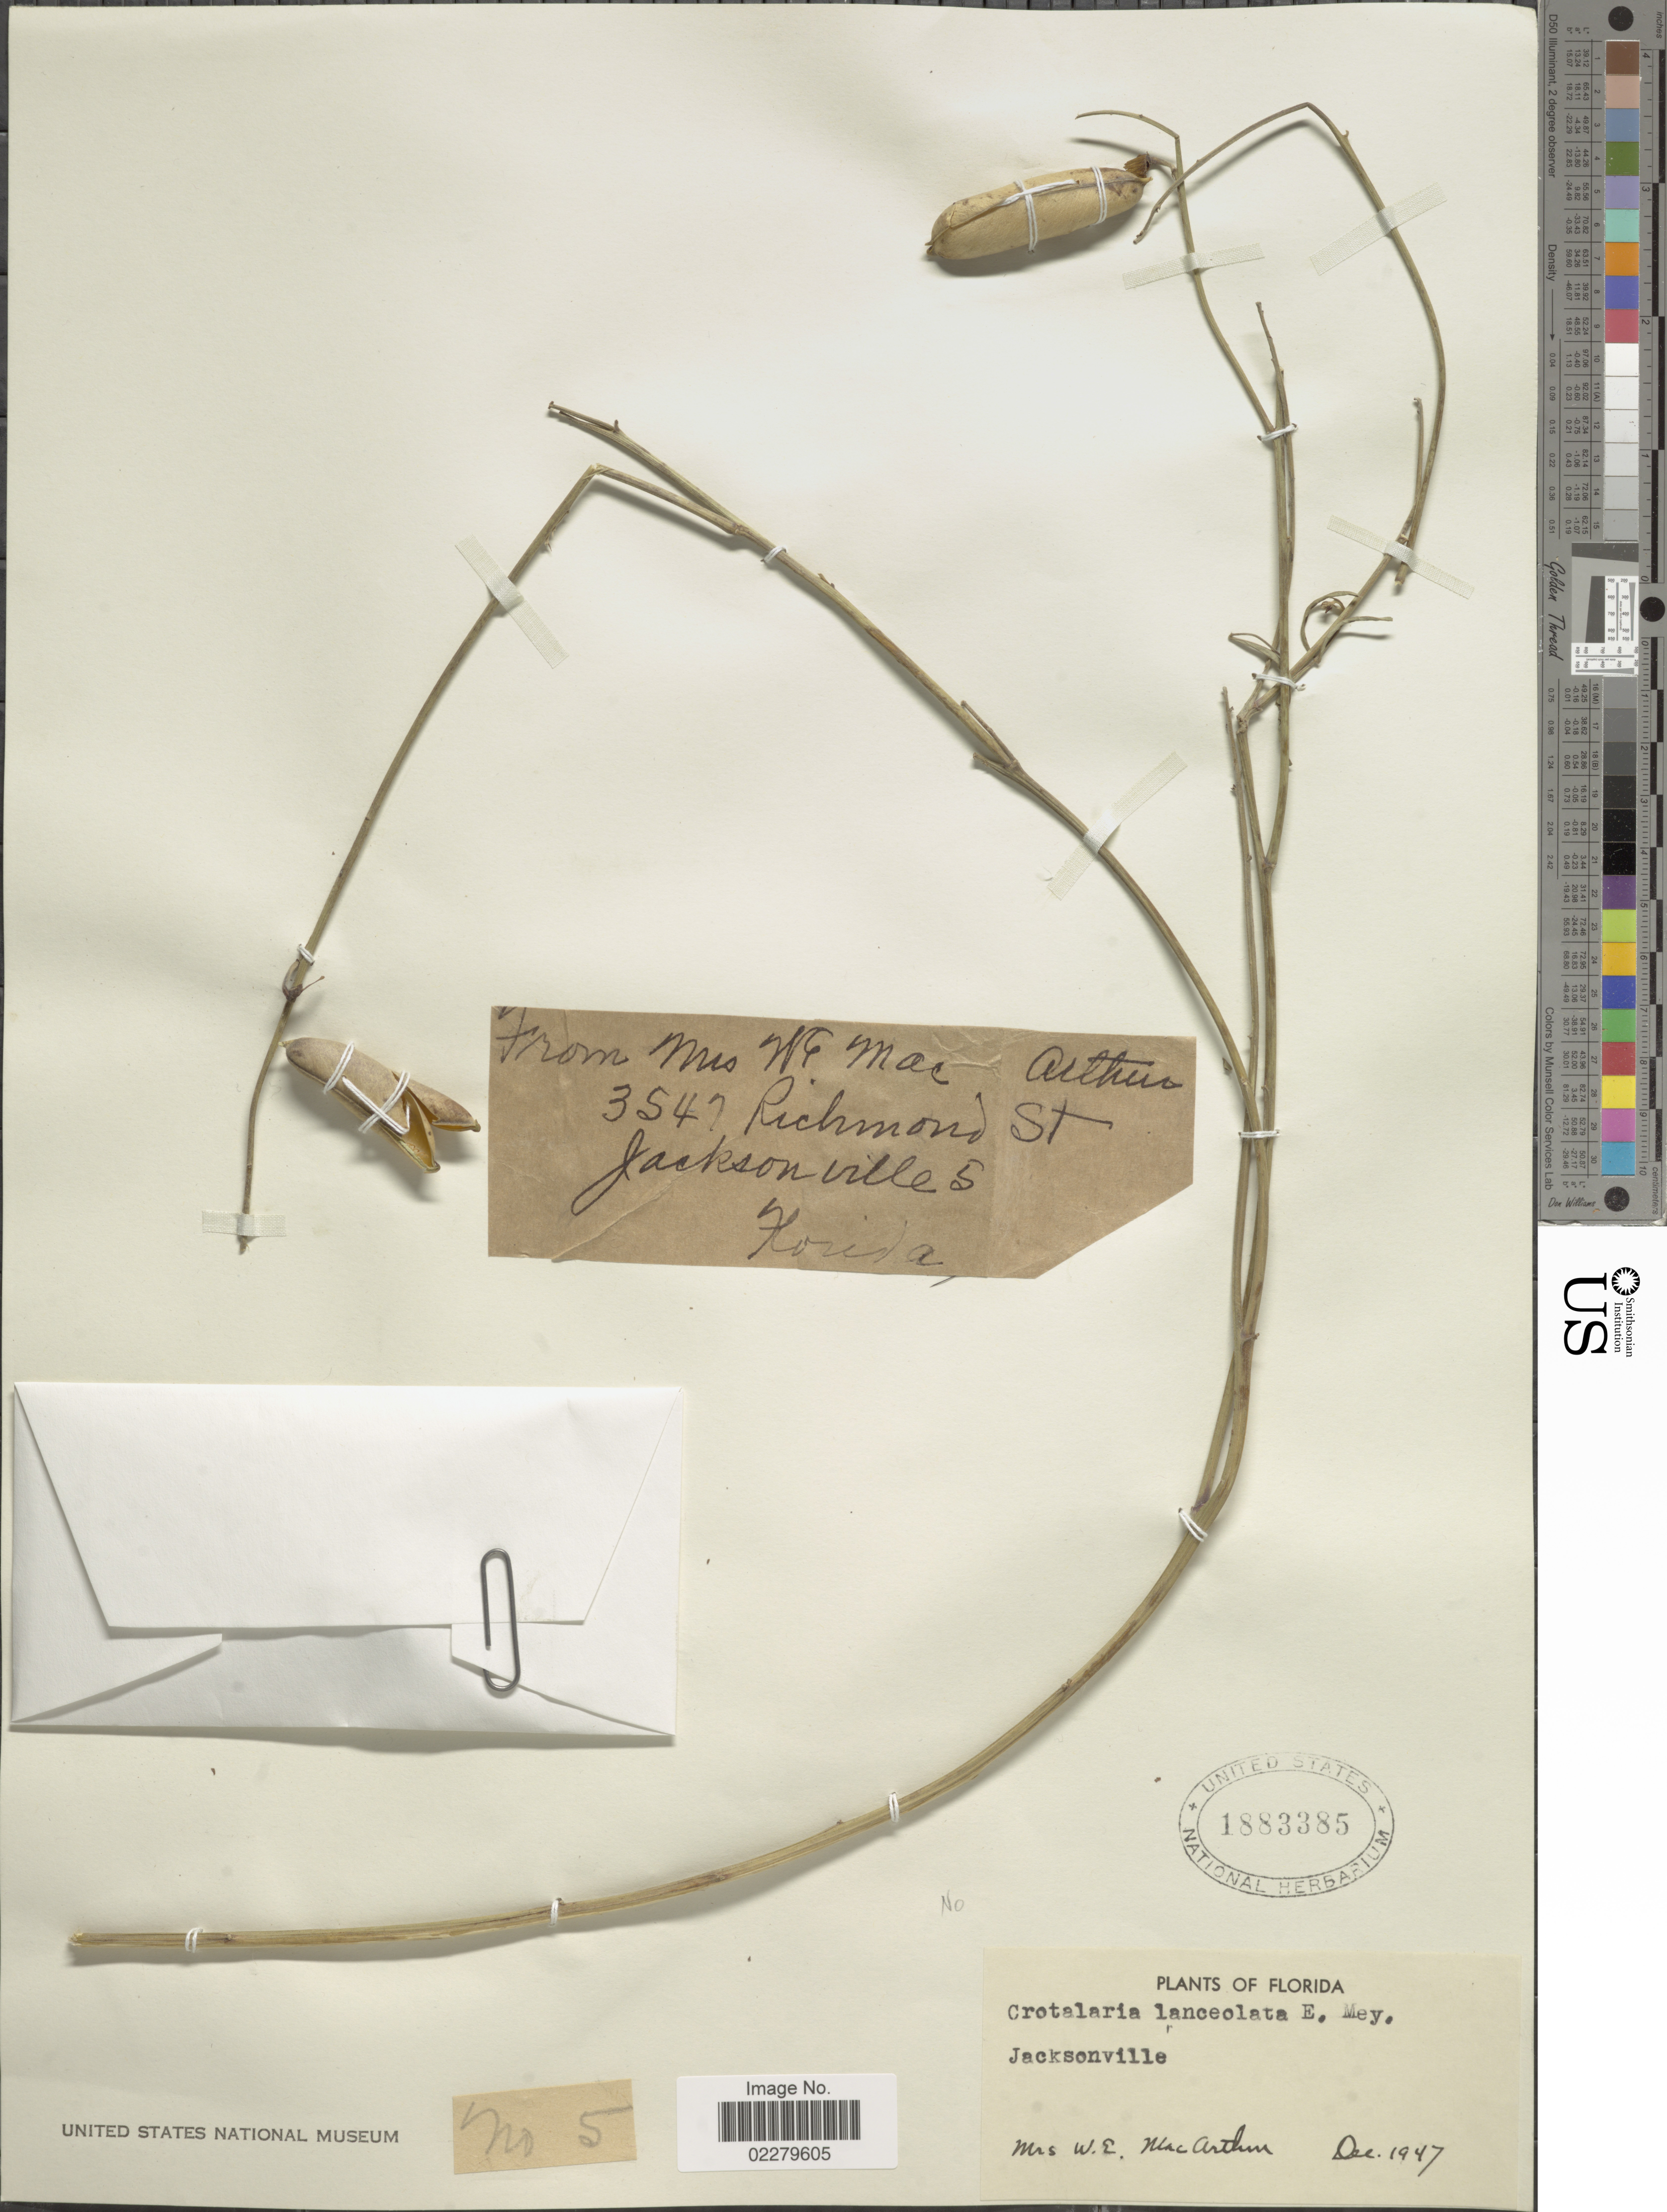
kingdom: Plantae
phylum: Tracheophyta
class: Magnoliopsida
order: Fabales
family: Fabaceae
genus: Crotalaria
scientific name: Crotalaria lanceolata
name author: E. Mey.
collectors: W. McArthur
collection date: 1947-12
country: United States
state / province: Florida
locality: Jacksonville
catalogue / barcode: US 1883385